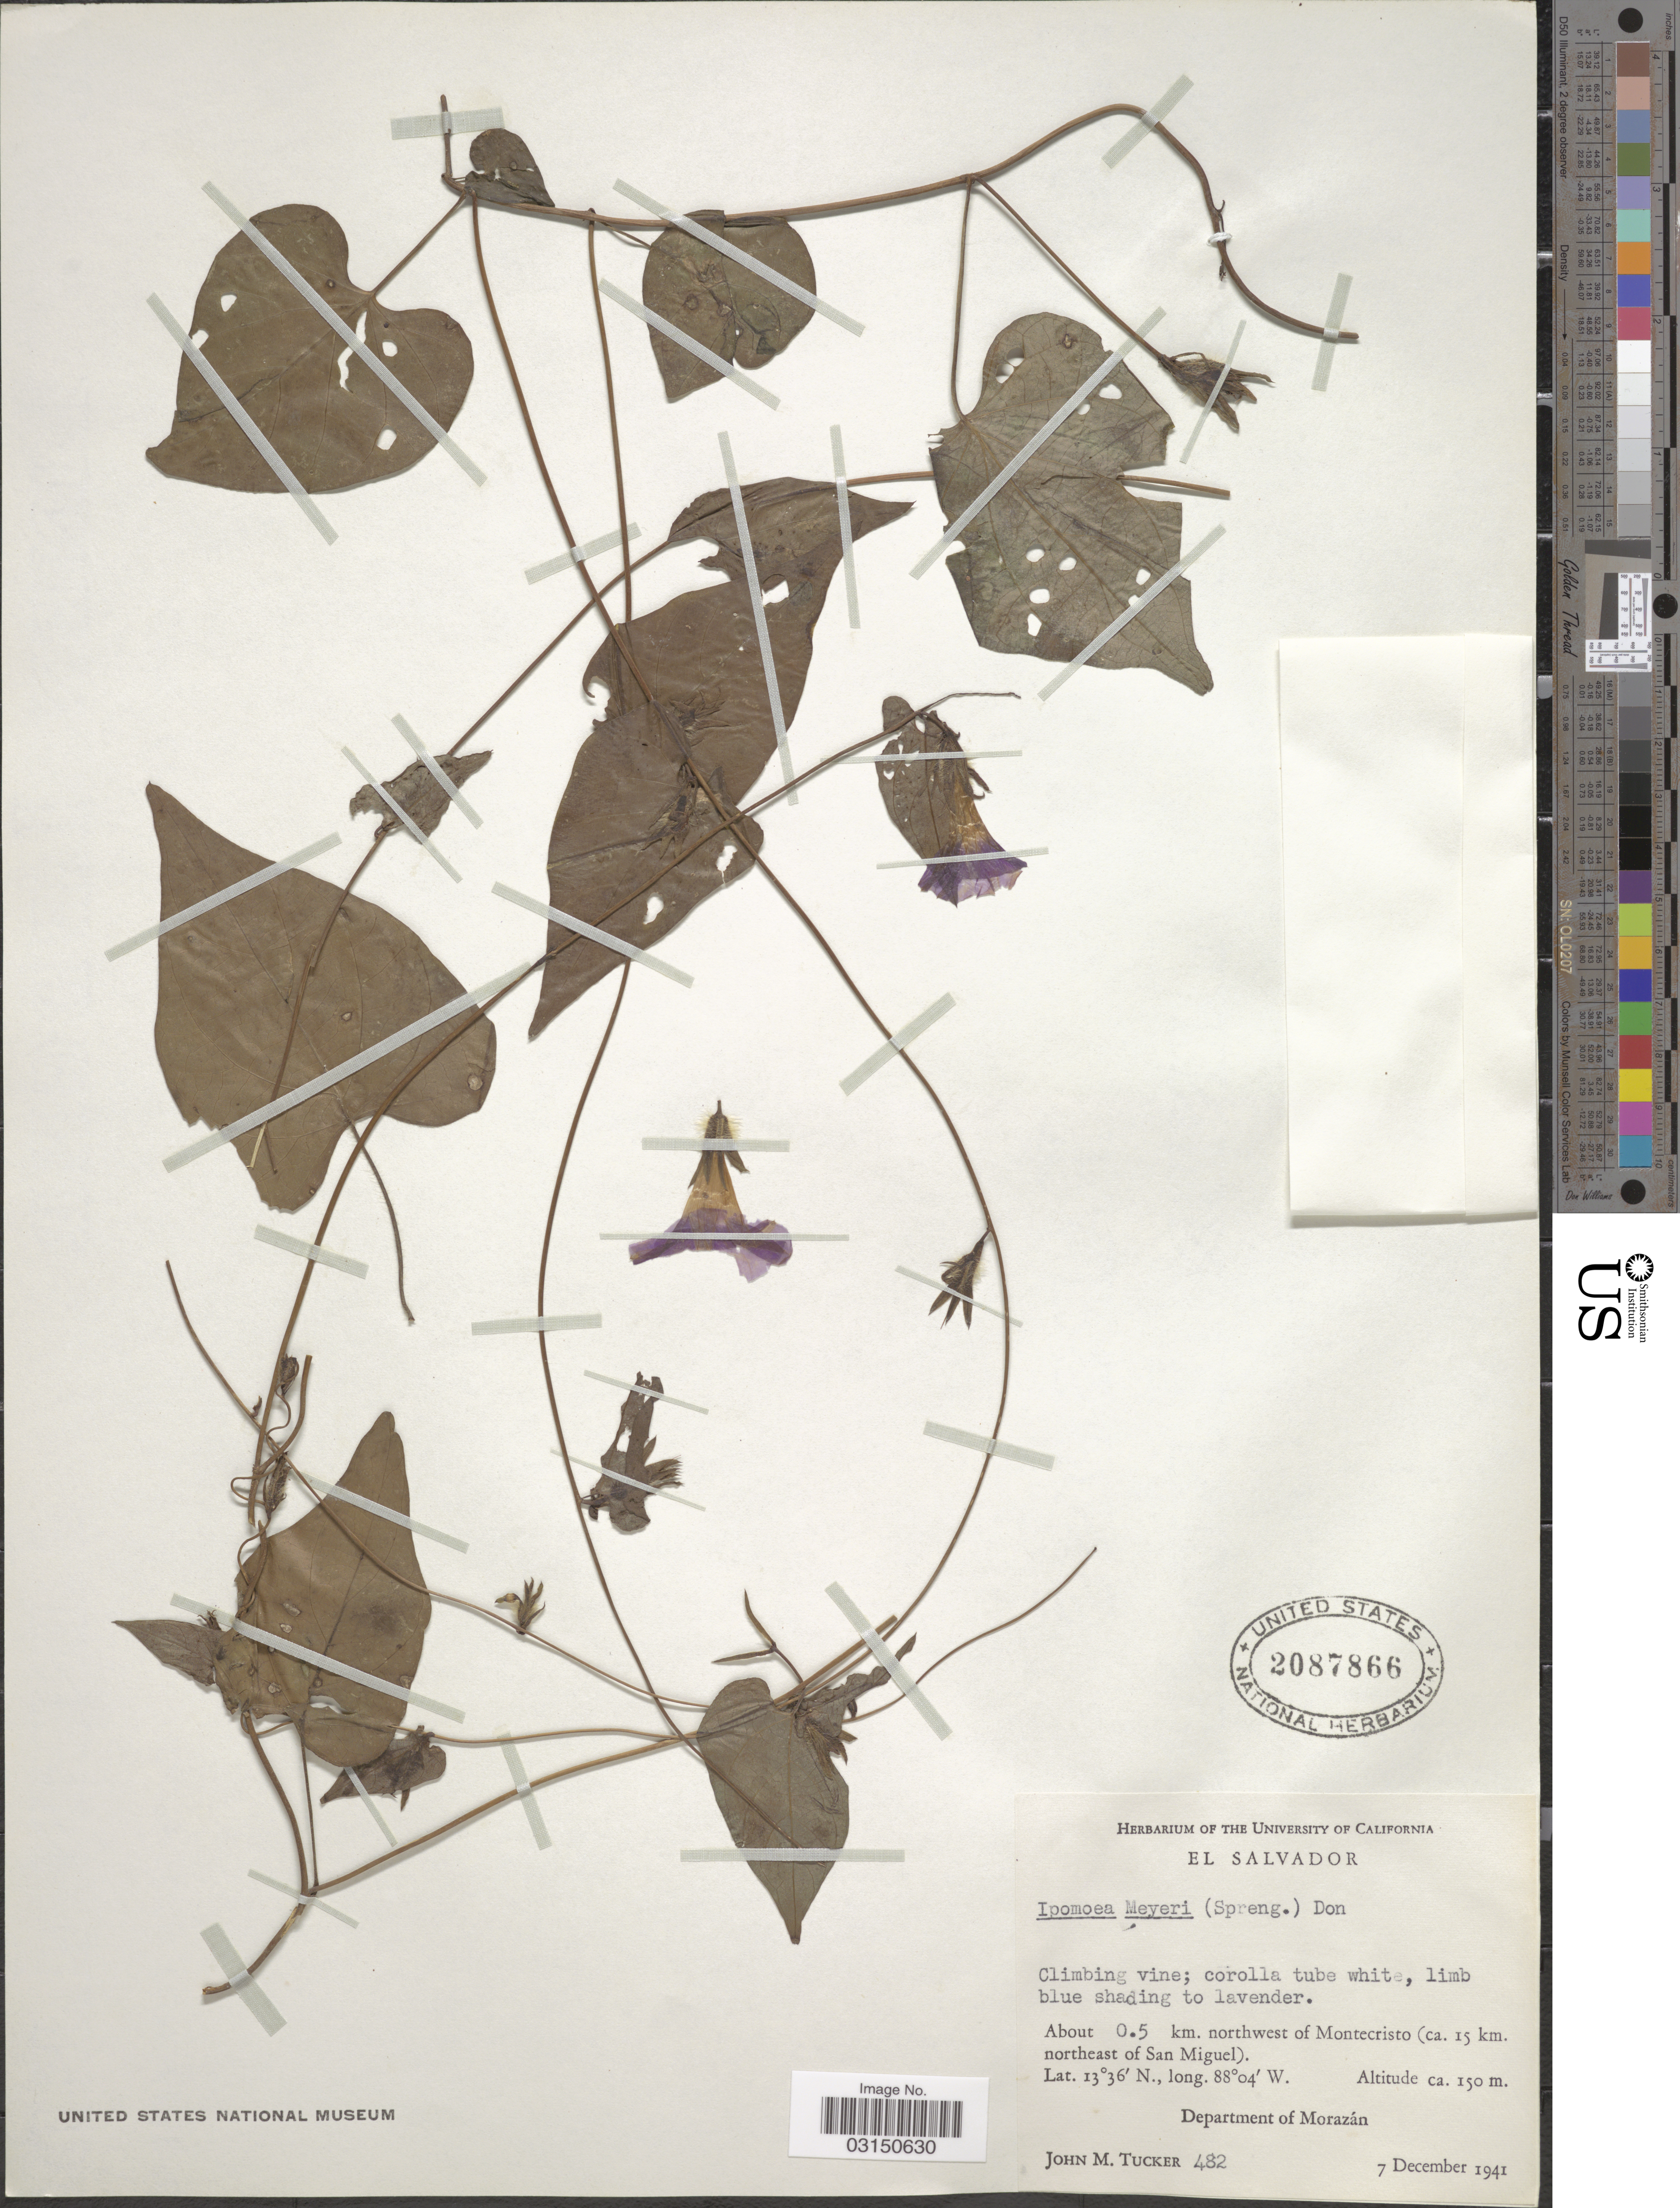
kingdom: Plantae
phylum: Tracheophyta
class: Magnoliopsida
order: Solanales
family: Convolvulaceae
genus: Ipomoea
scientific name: Ipomoea meyeri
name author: (Spreng.) G. Don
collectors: J. M. Tucker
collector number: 482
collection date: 1941-12-07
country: El Salvador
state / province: Morazan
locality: About 0.5 km. northwest of Montecristo (ca. 15 km. northeast of San Miguel). Department of Morazán.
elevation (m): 150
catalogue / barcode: US 2087866